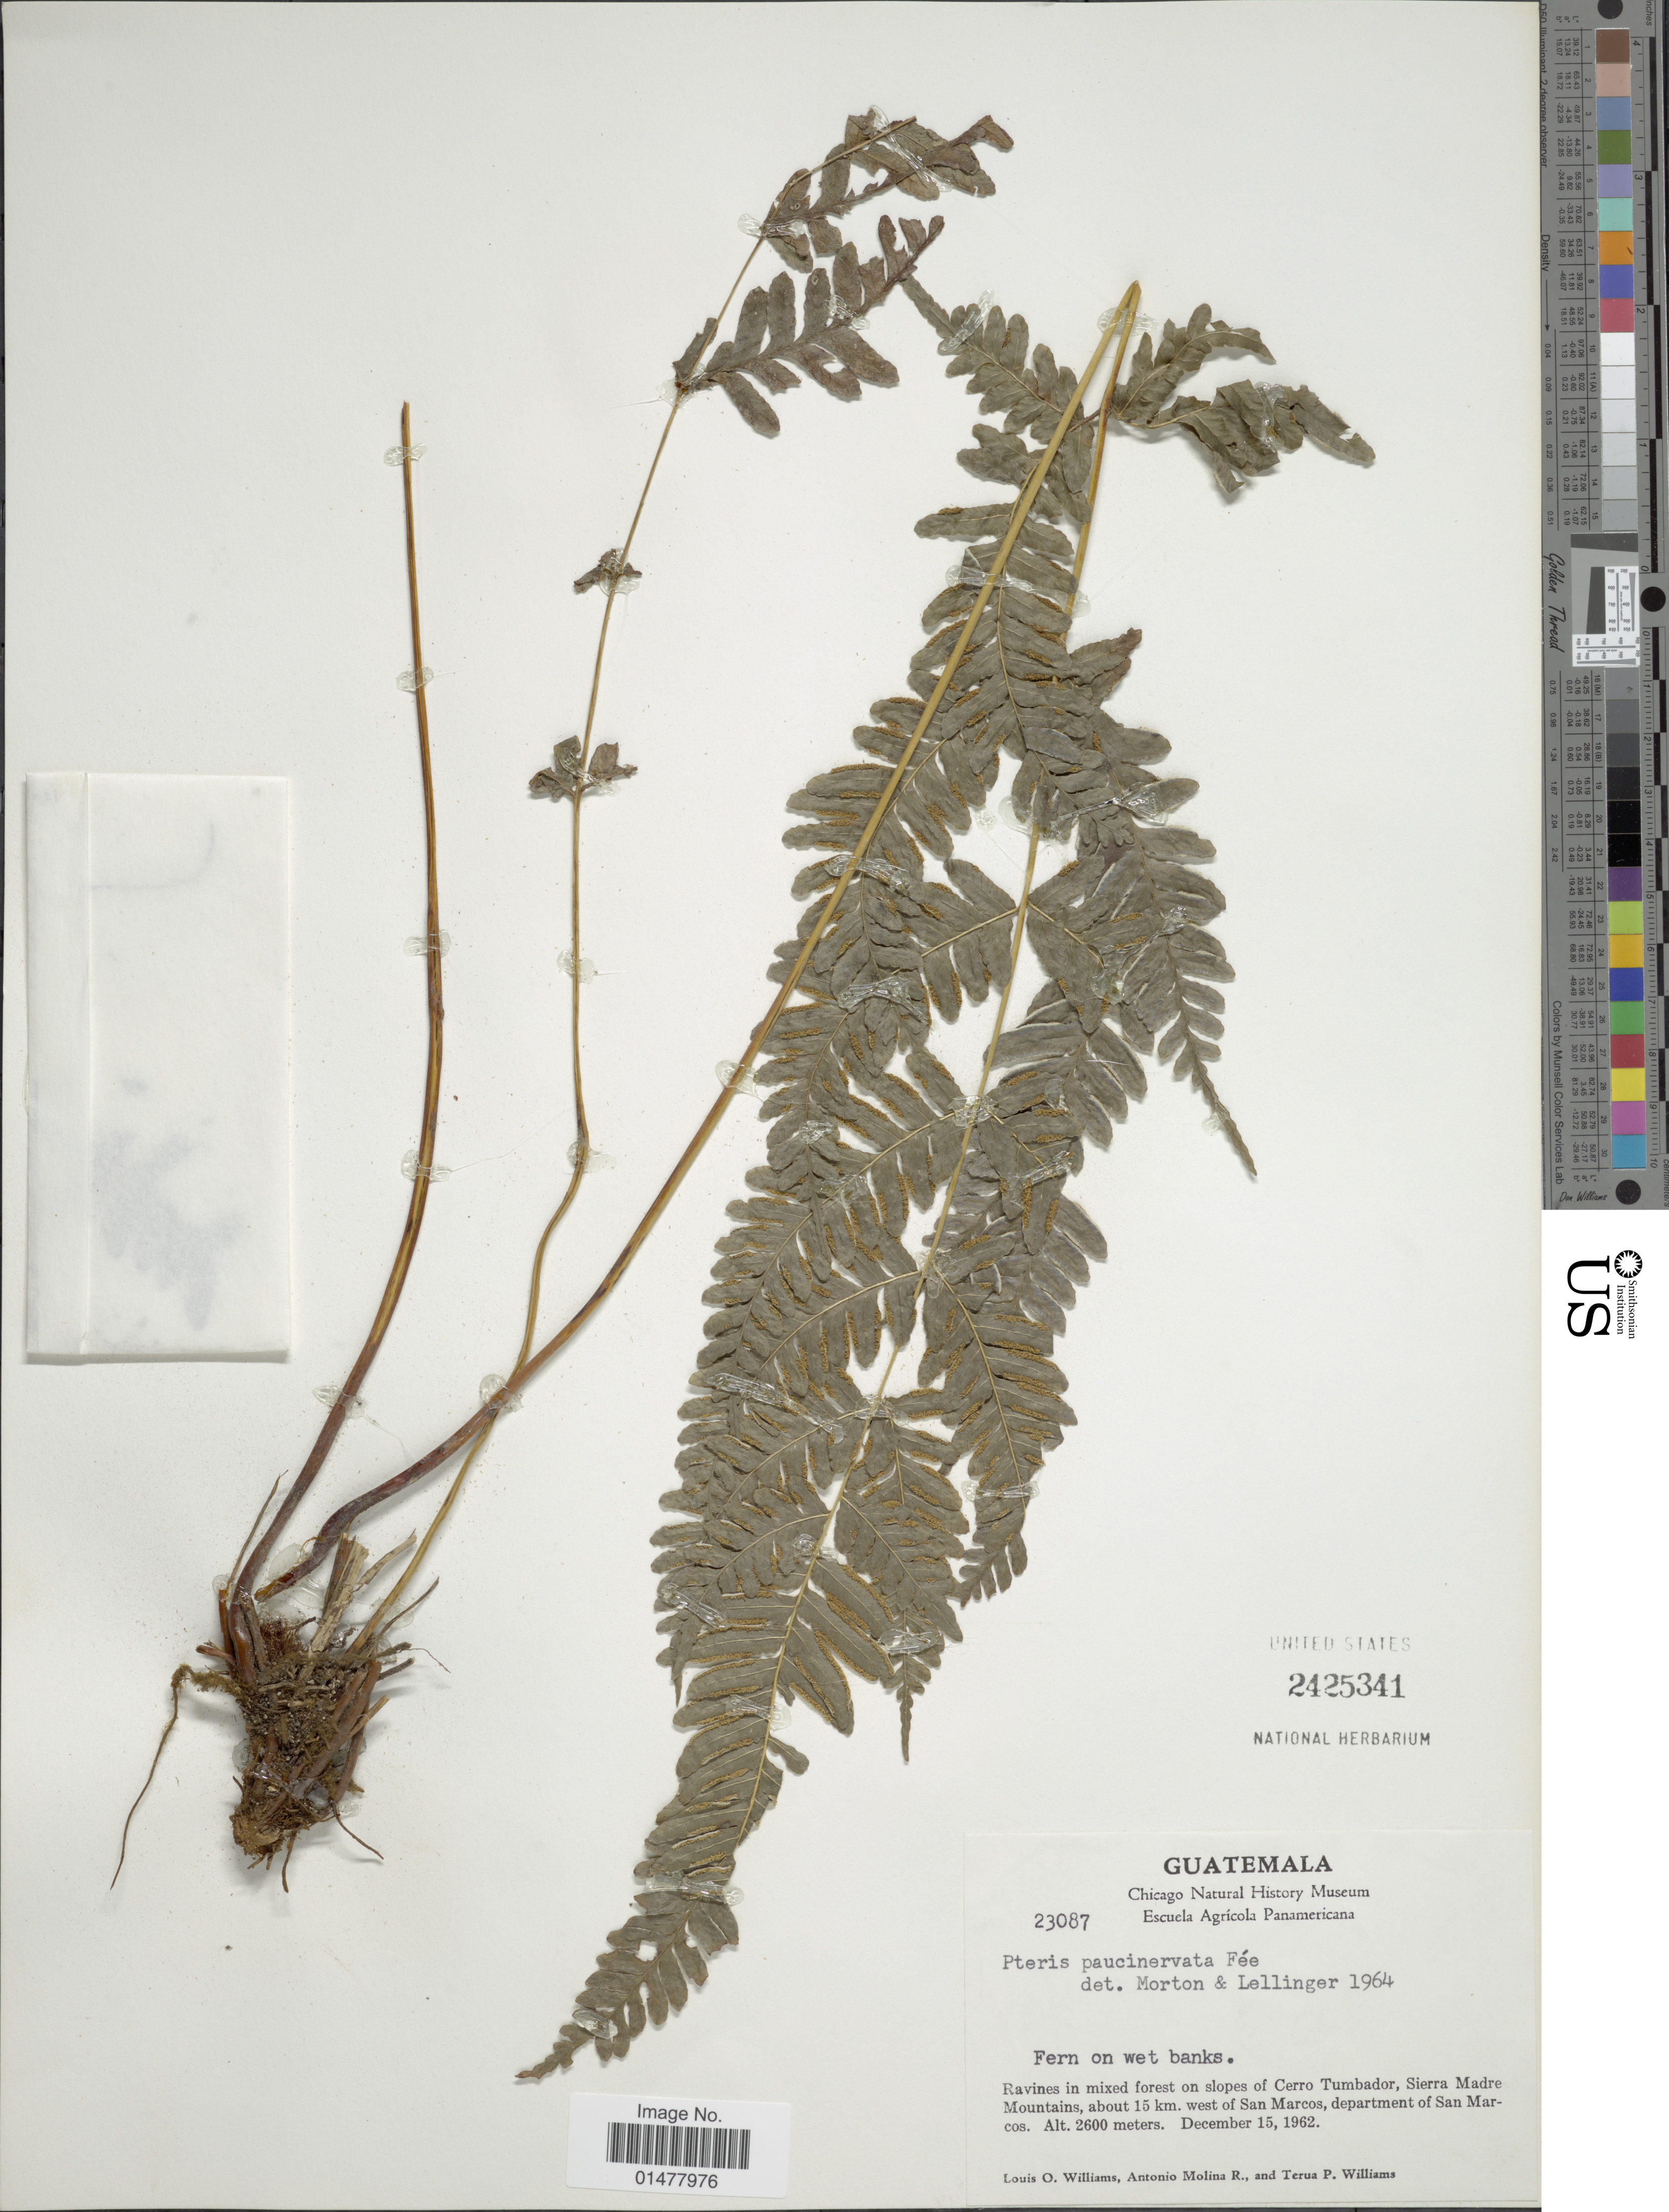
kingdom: Plantae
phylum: Tracheophyta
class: Polypodiopsida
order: Polypodiales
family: Pteridaceae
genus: Pteris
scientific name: Pteris paucinervata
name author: Fée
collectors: L. O. Williams, A. Molina R. & T. P. Williams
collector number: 23087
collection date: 1962-12-15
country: Guatemala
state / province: San Marcos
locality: Ravines on mixed forest on slopes of Cerro Tumbador, Sierraa Madre Mountains, about 15km west of San Marcos, department of San Marcos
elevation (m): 2600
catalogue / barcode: US 2425341